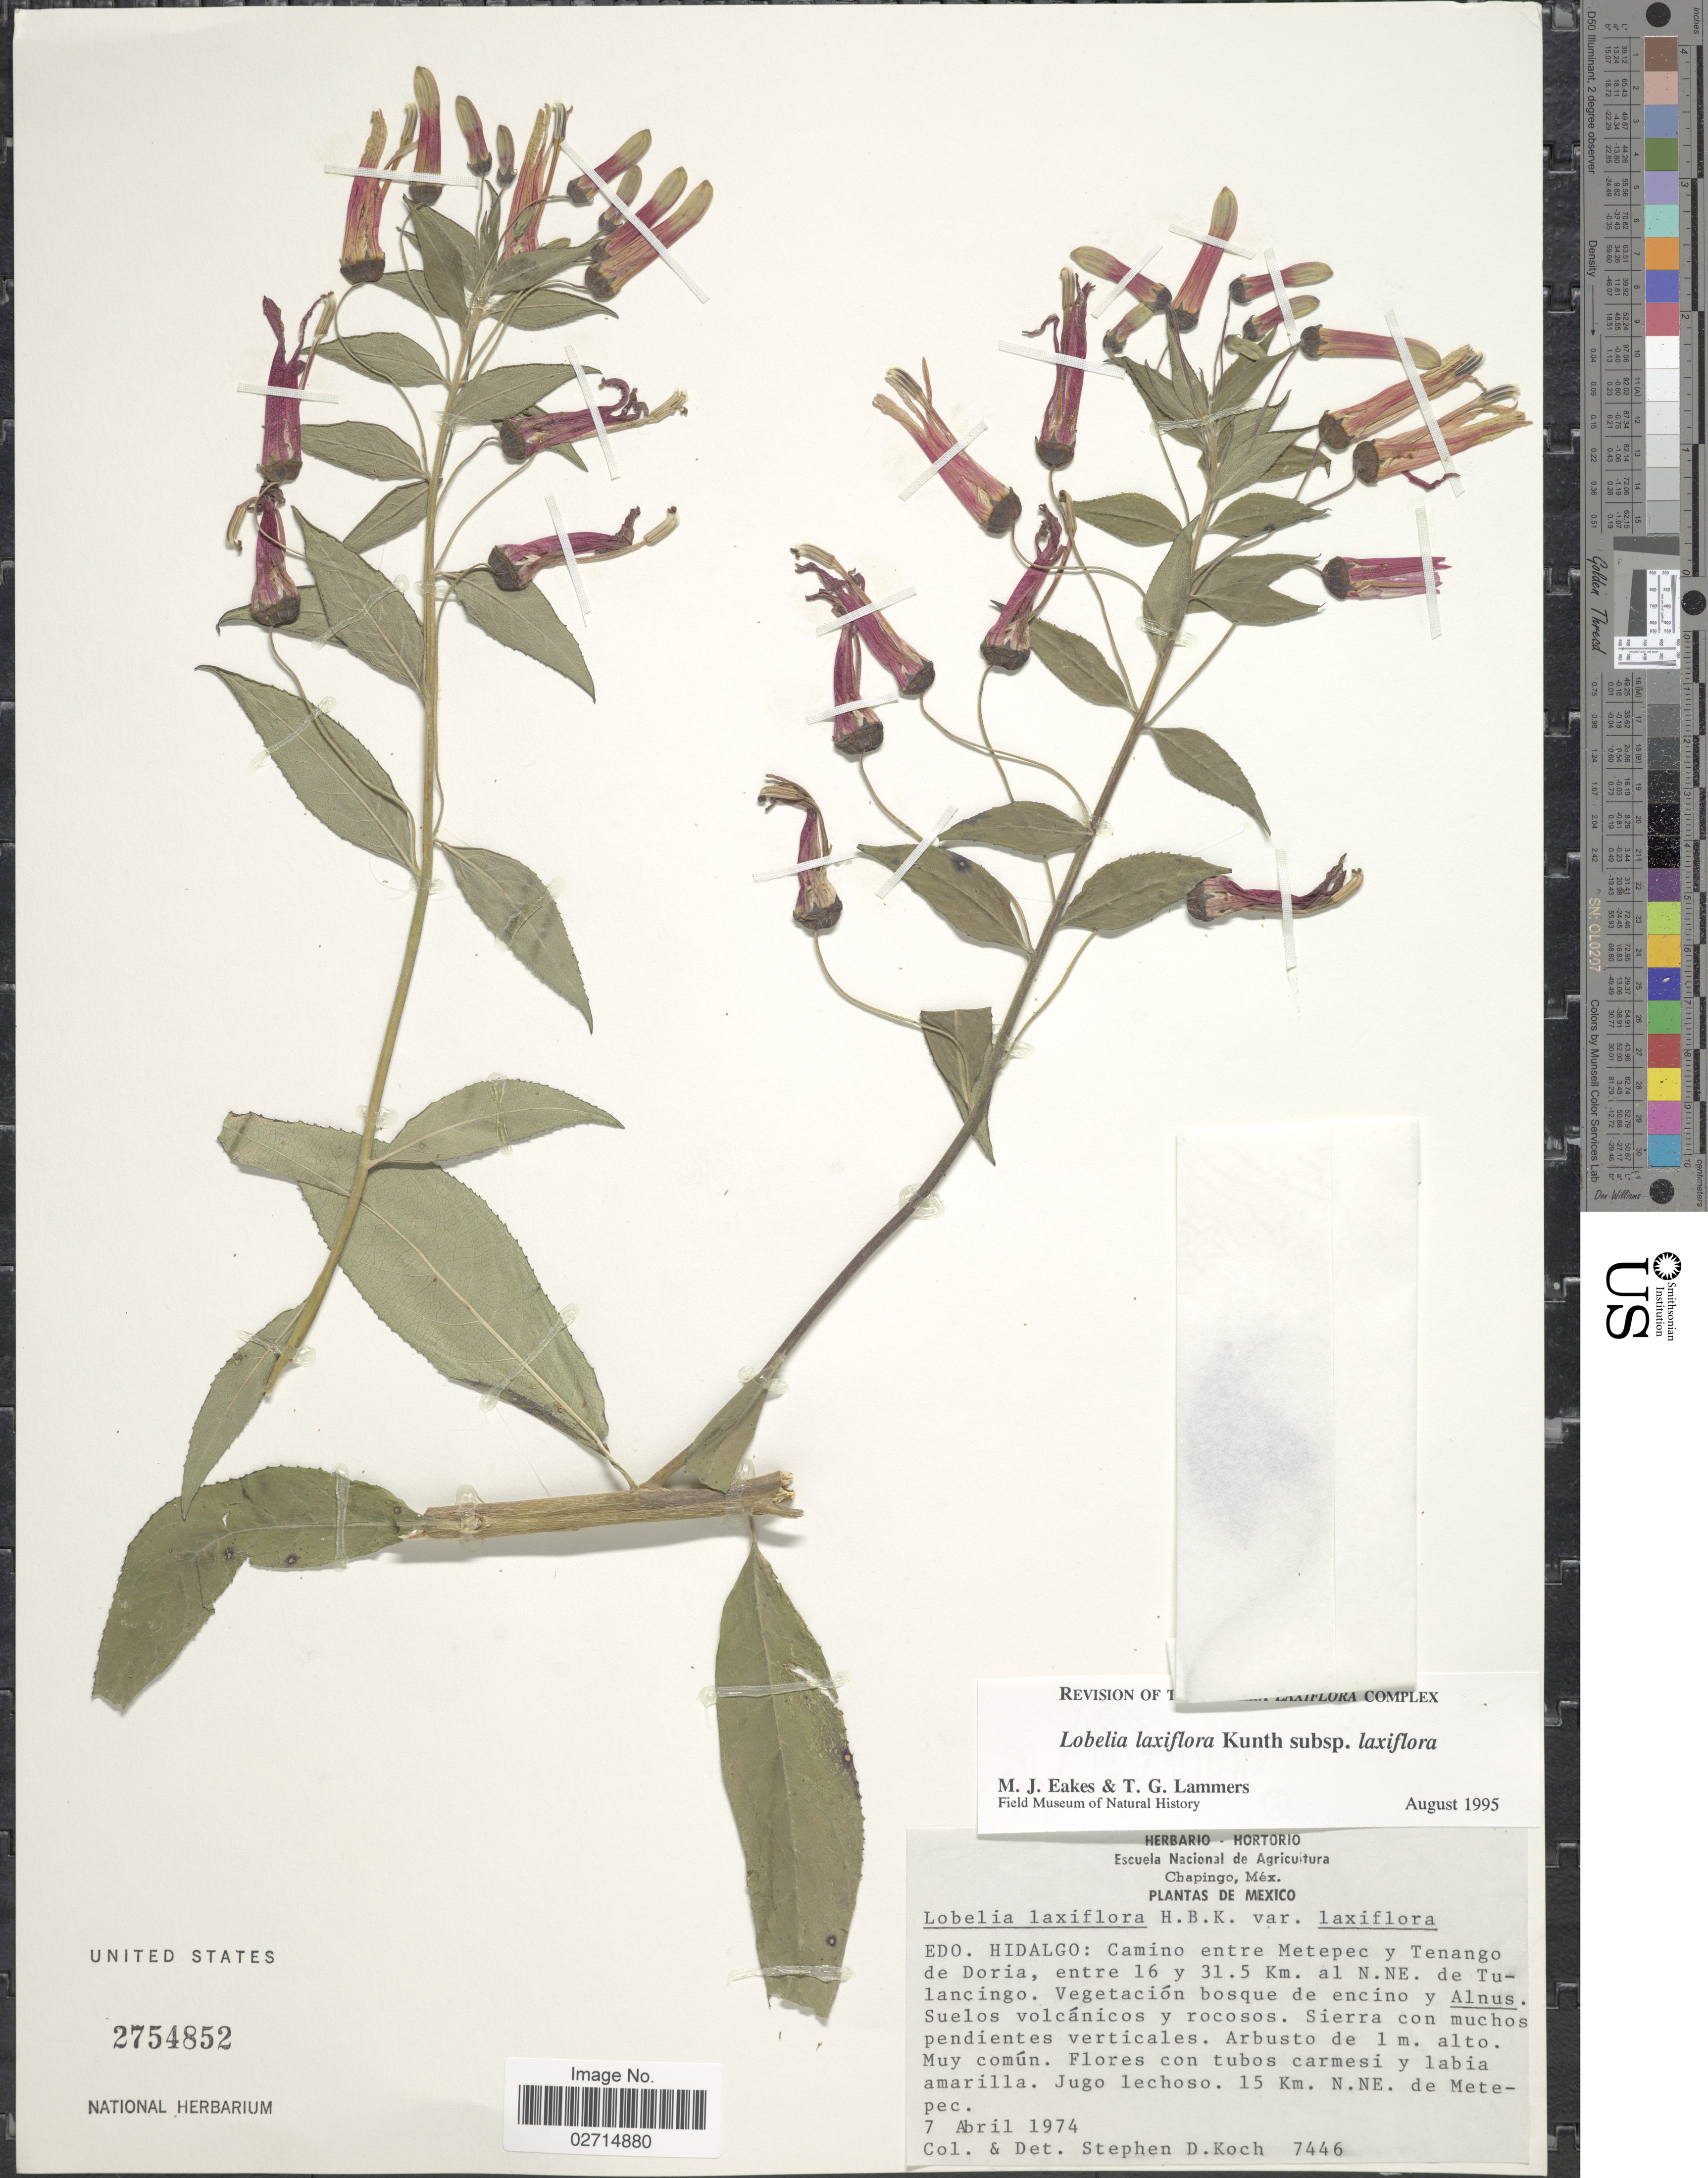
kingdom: Plantae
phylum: Tracheophyta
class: Magnoliopsida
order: Asterales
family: Campanulaceae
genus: Lobelia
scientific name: Lobelia laxiflora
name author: Kunth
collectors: S. D. Koch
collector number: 7446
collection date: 1974-04-07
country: Mexico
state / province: Hidalgo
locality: Edo. Hidalgo: Camino entre Metepec y Tenango de Doria, entre 16 y 31.5 Km. al N.NE. de Tulancingo, 15 km. N.NE. de Metepec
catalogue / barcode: US 2754852